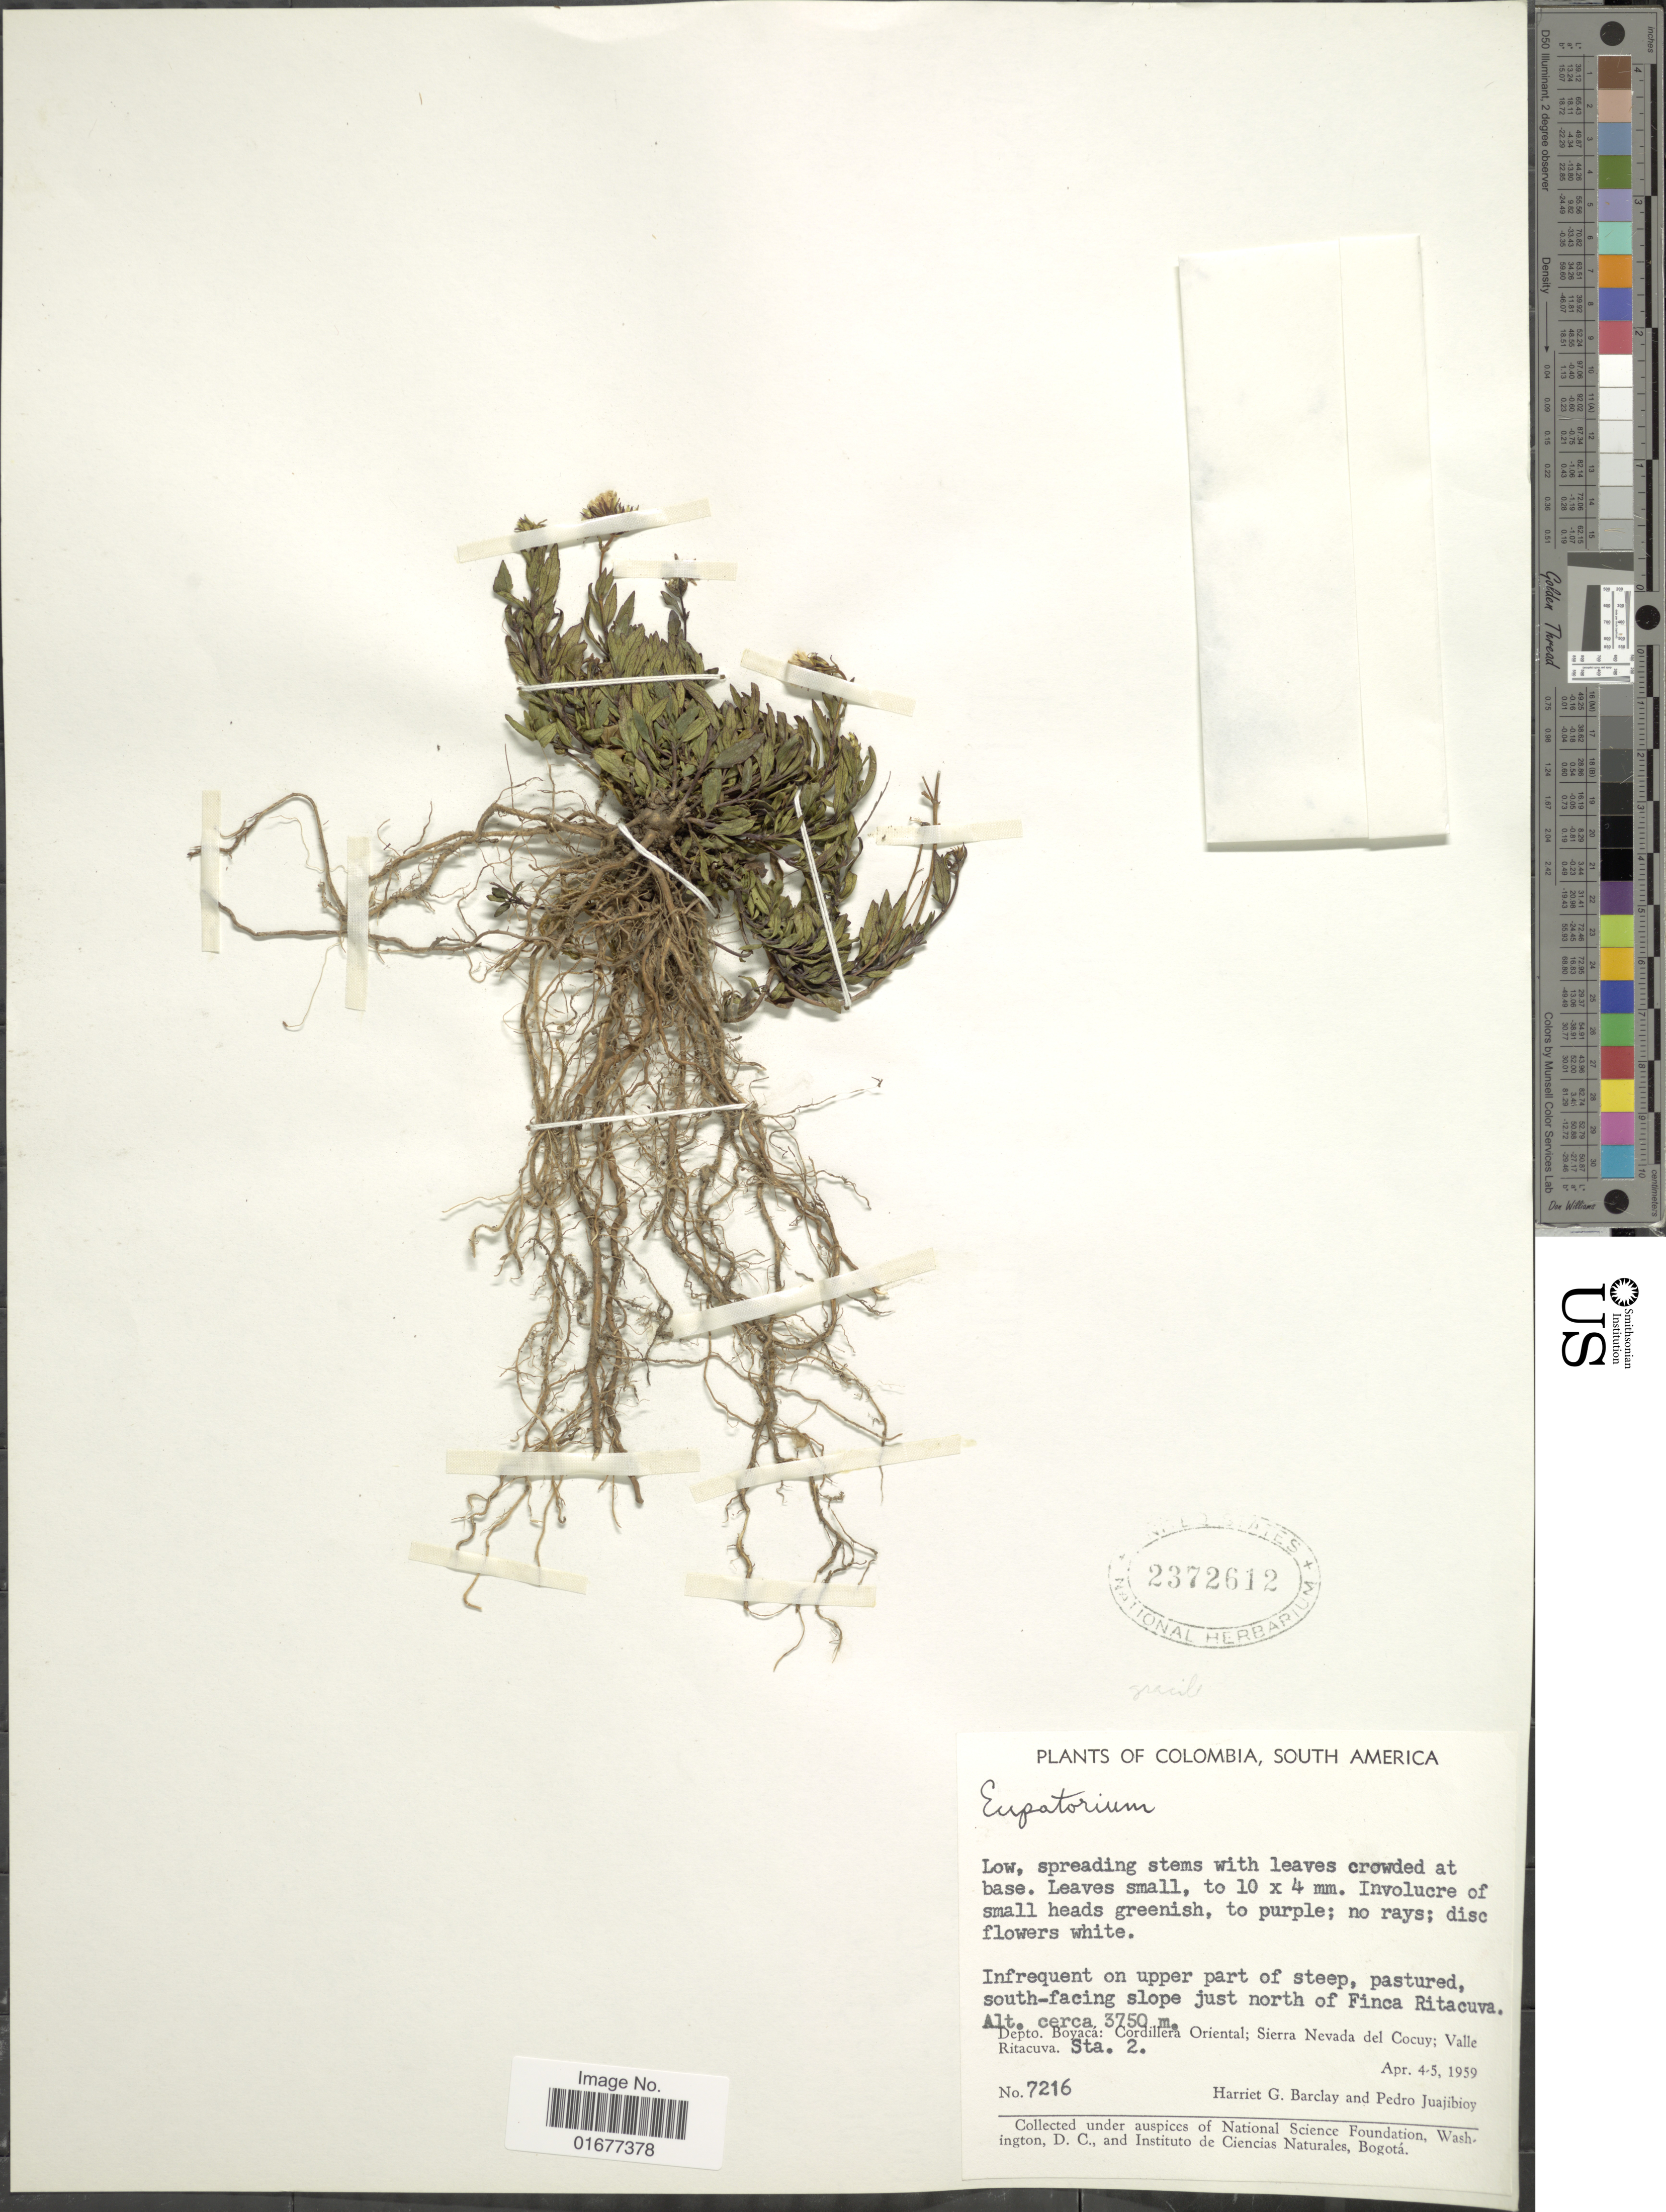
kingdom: Plantae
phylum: Tracheophyta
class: Magnoliopsida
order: Asterales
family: Asteraceae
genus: Ageratina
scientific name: Ageratina gracilis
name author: (Kunth) R.M. King & H. Rob.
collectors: H. G. Barclay & P. Juajibioy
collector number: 7216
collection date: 1959-04-04/1959-04-05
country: Colombia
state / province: Boyacá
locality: Cordillera Oriental; Sierra Nevada del Cocuy; Valle Ritacuva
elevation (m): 3750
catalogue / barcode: US 237261